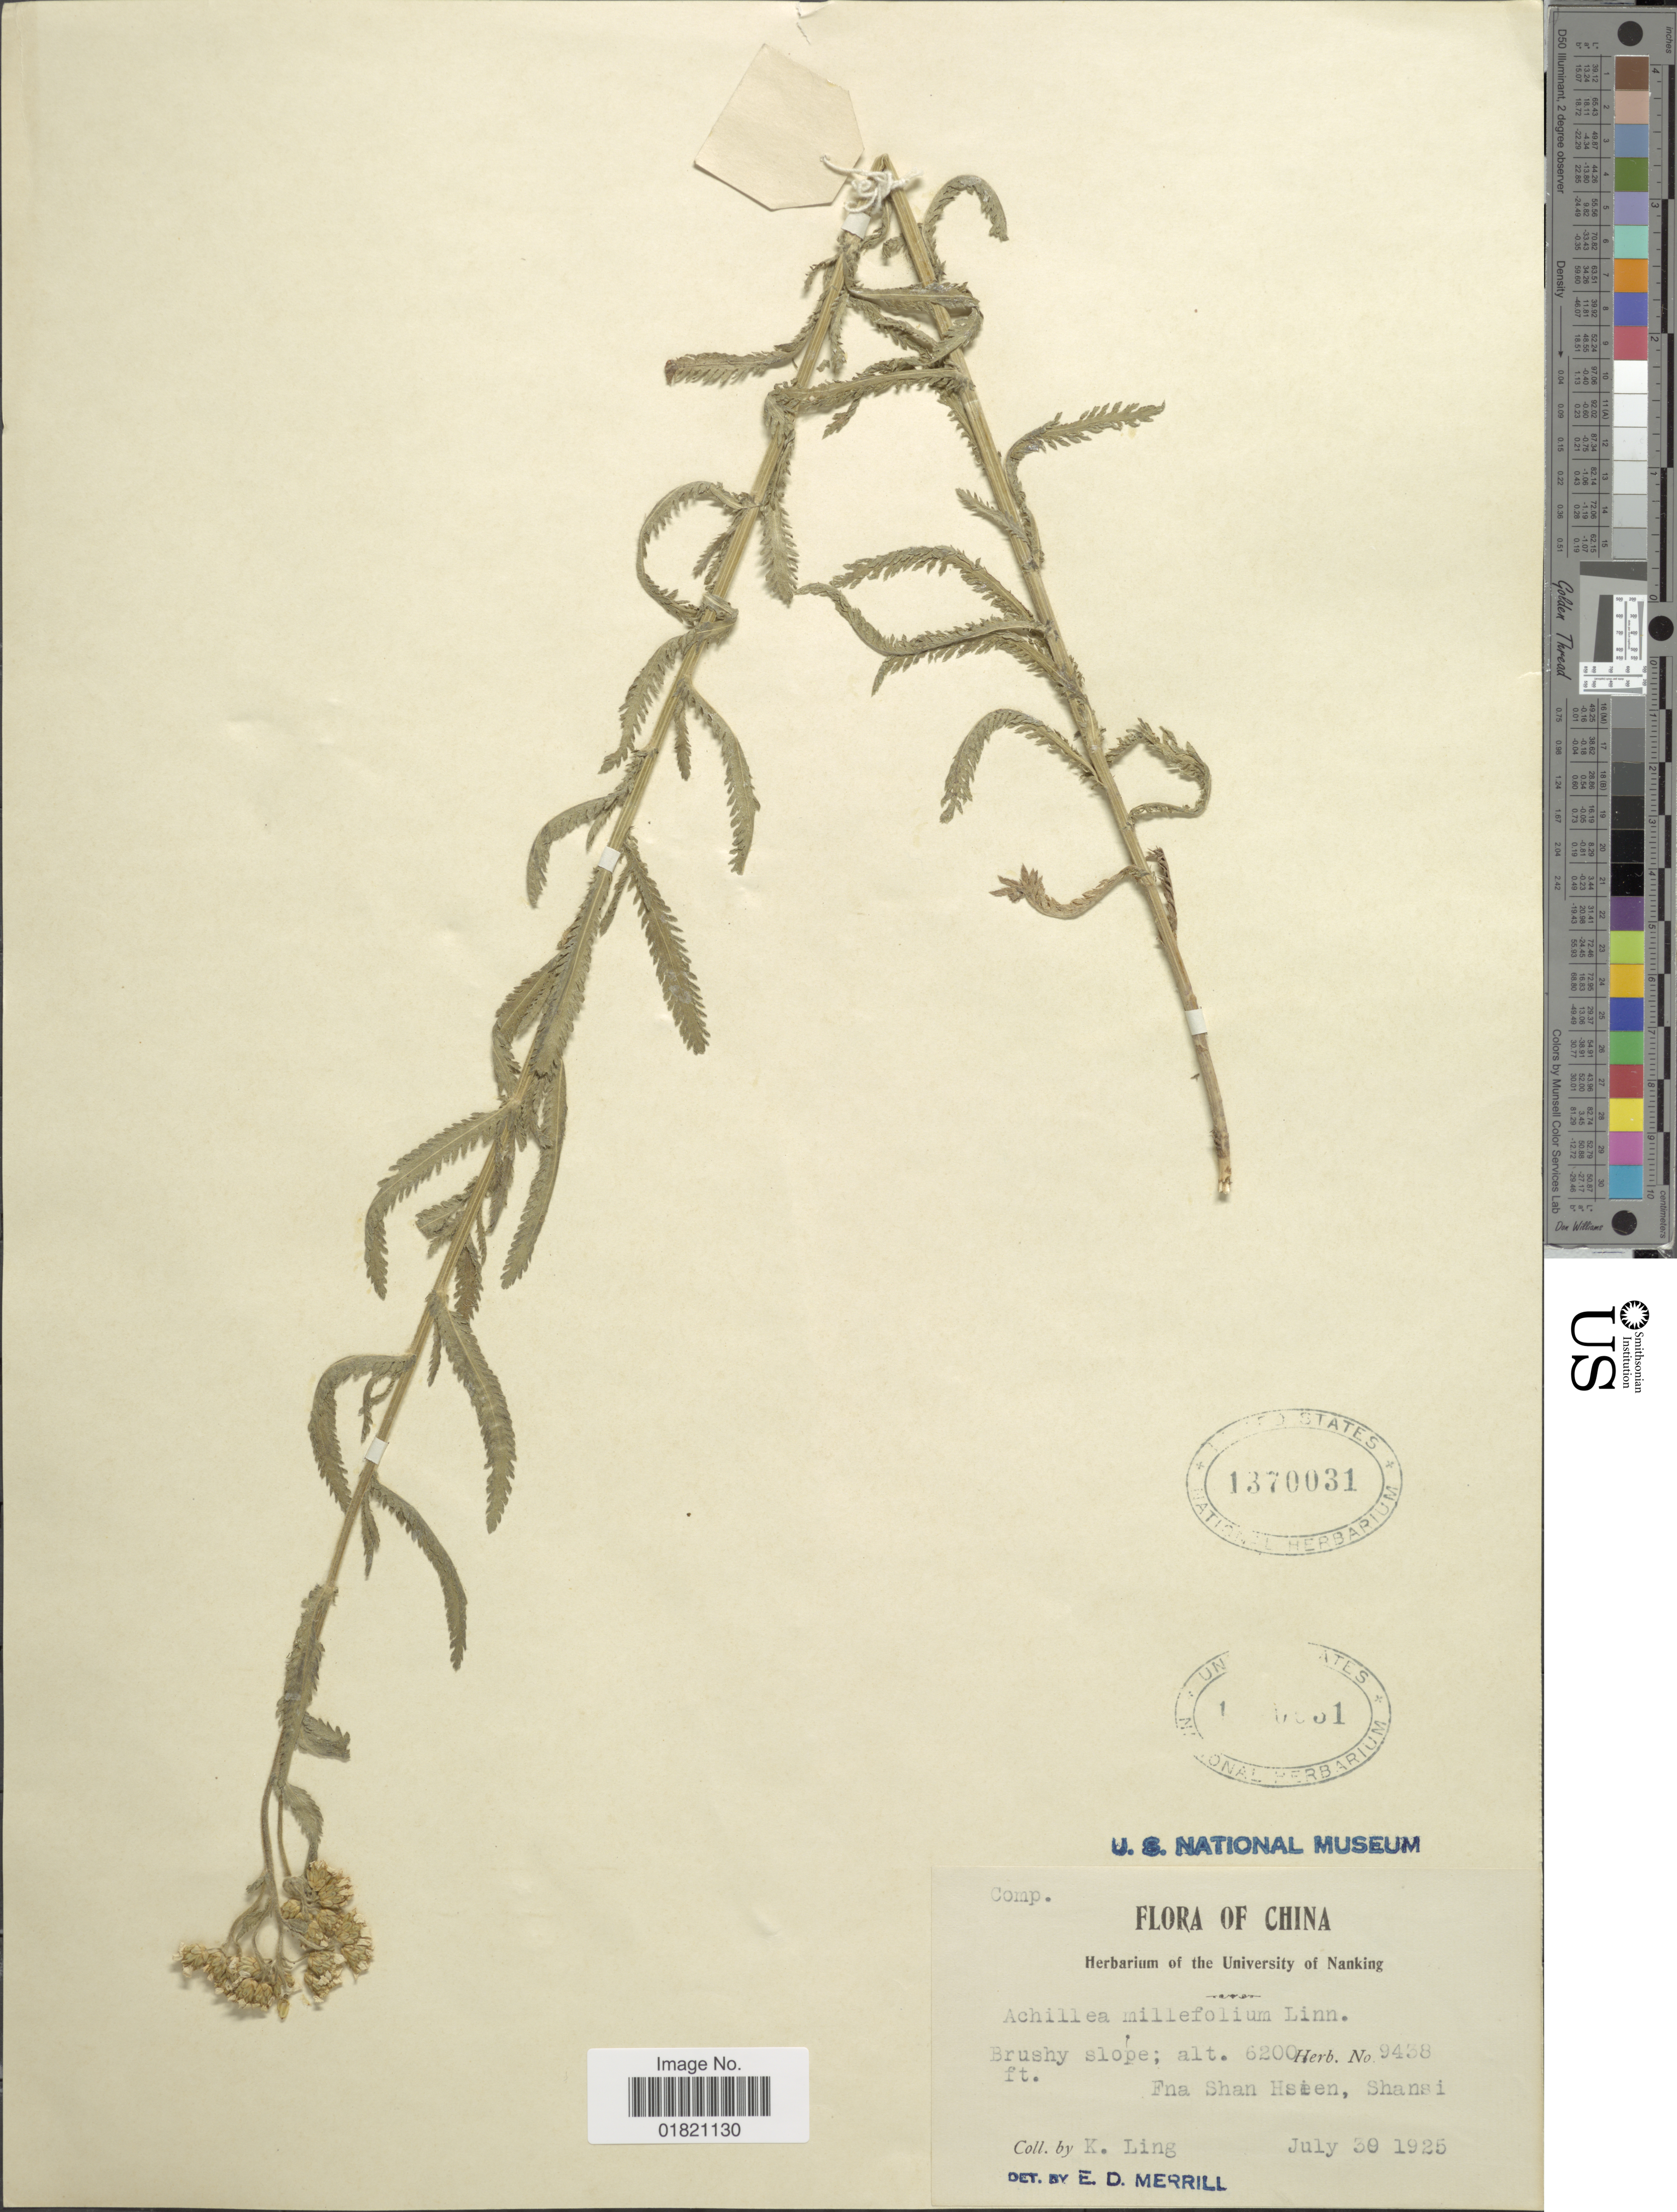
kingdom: Plantae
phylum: Tracheophyta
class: Magnoliopsida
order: Asterales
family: Asteraceae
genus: Achillea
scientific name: Achillea millefolium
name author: L.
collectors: K. Ling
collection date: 1926-07-30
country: China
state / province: Shanxi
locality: Fna Shan Hsien, Shansi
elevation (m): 1890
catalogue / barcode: US 1370031